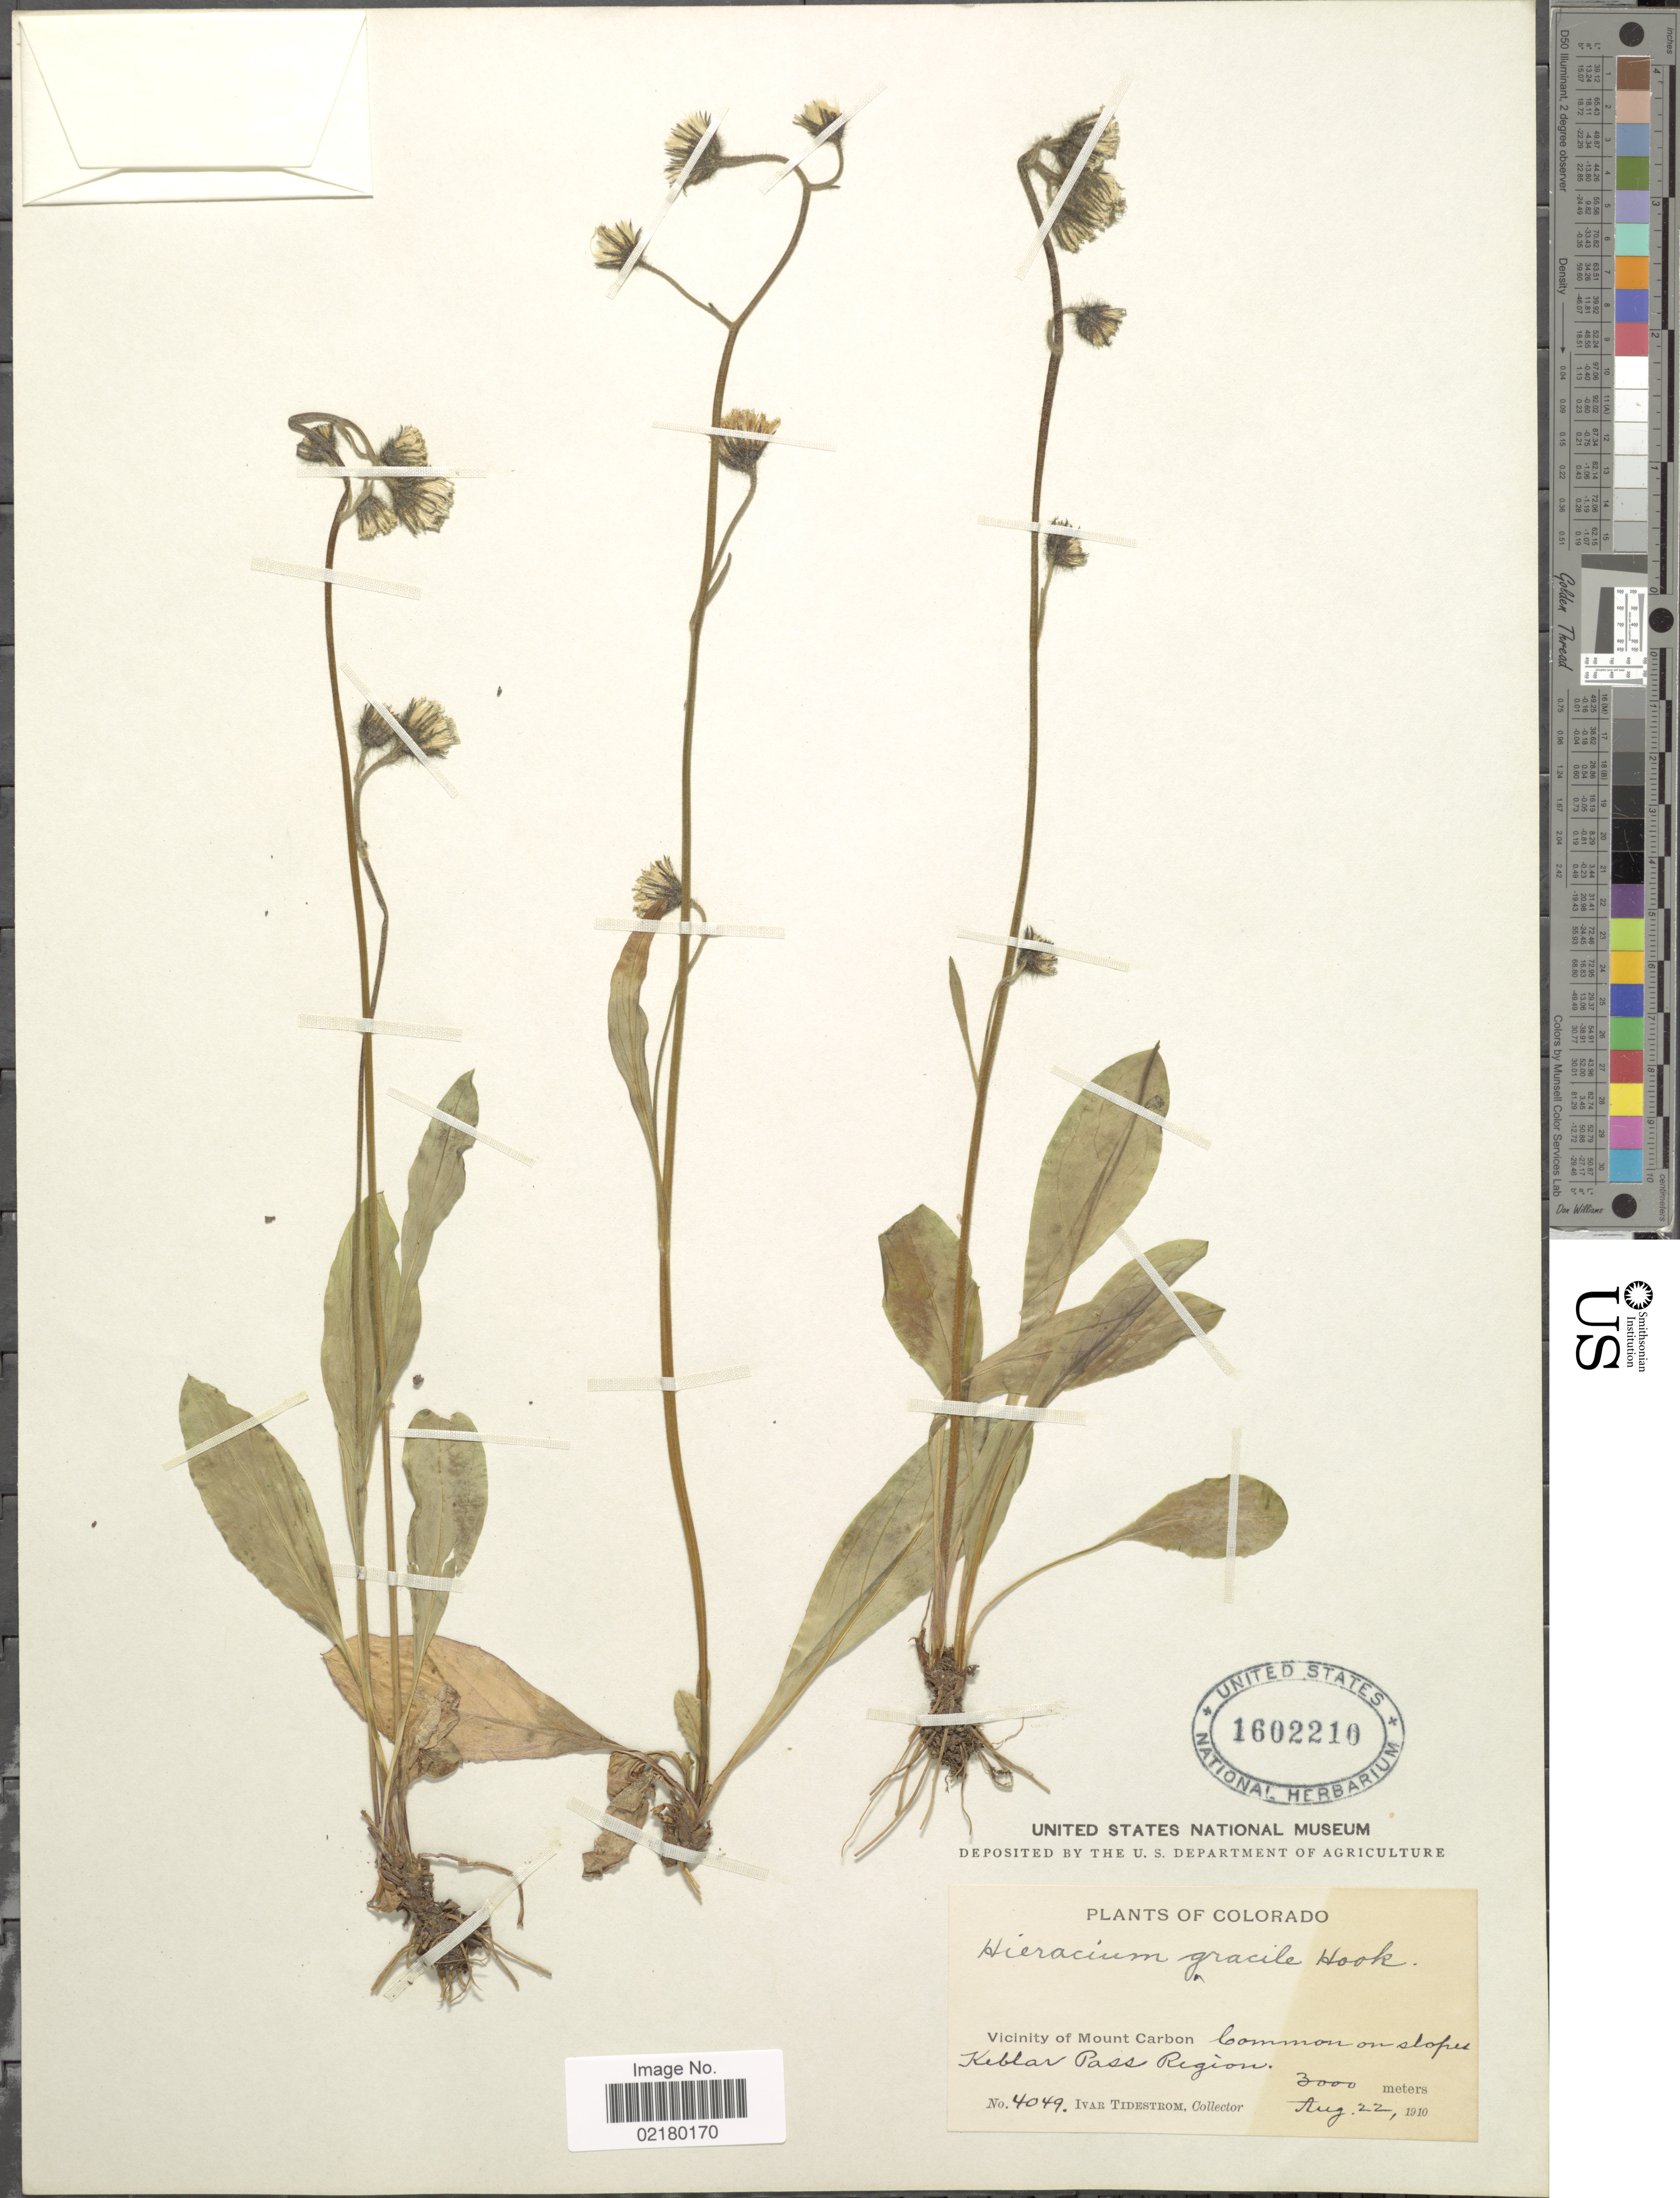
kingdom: Plantae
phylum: Tracheophyta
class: Magnoliopsida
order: Asterales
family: Asteraceae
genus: Hieracium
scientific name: Hieracium triste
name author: Willd. ex Spreng.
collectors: I. F. Tidestrom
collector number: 4049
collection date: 1910-08-22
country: United States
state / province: Colorado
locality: Vicinity of Mount Carbon, Common on slopes Keblar Pass Region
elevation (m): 3000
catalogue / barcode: US 1602210